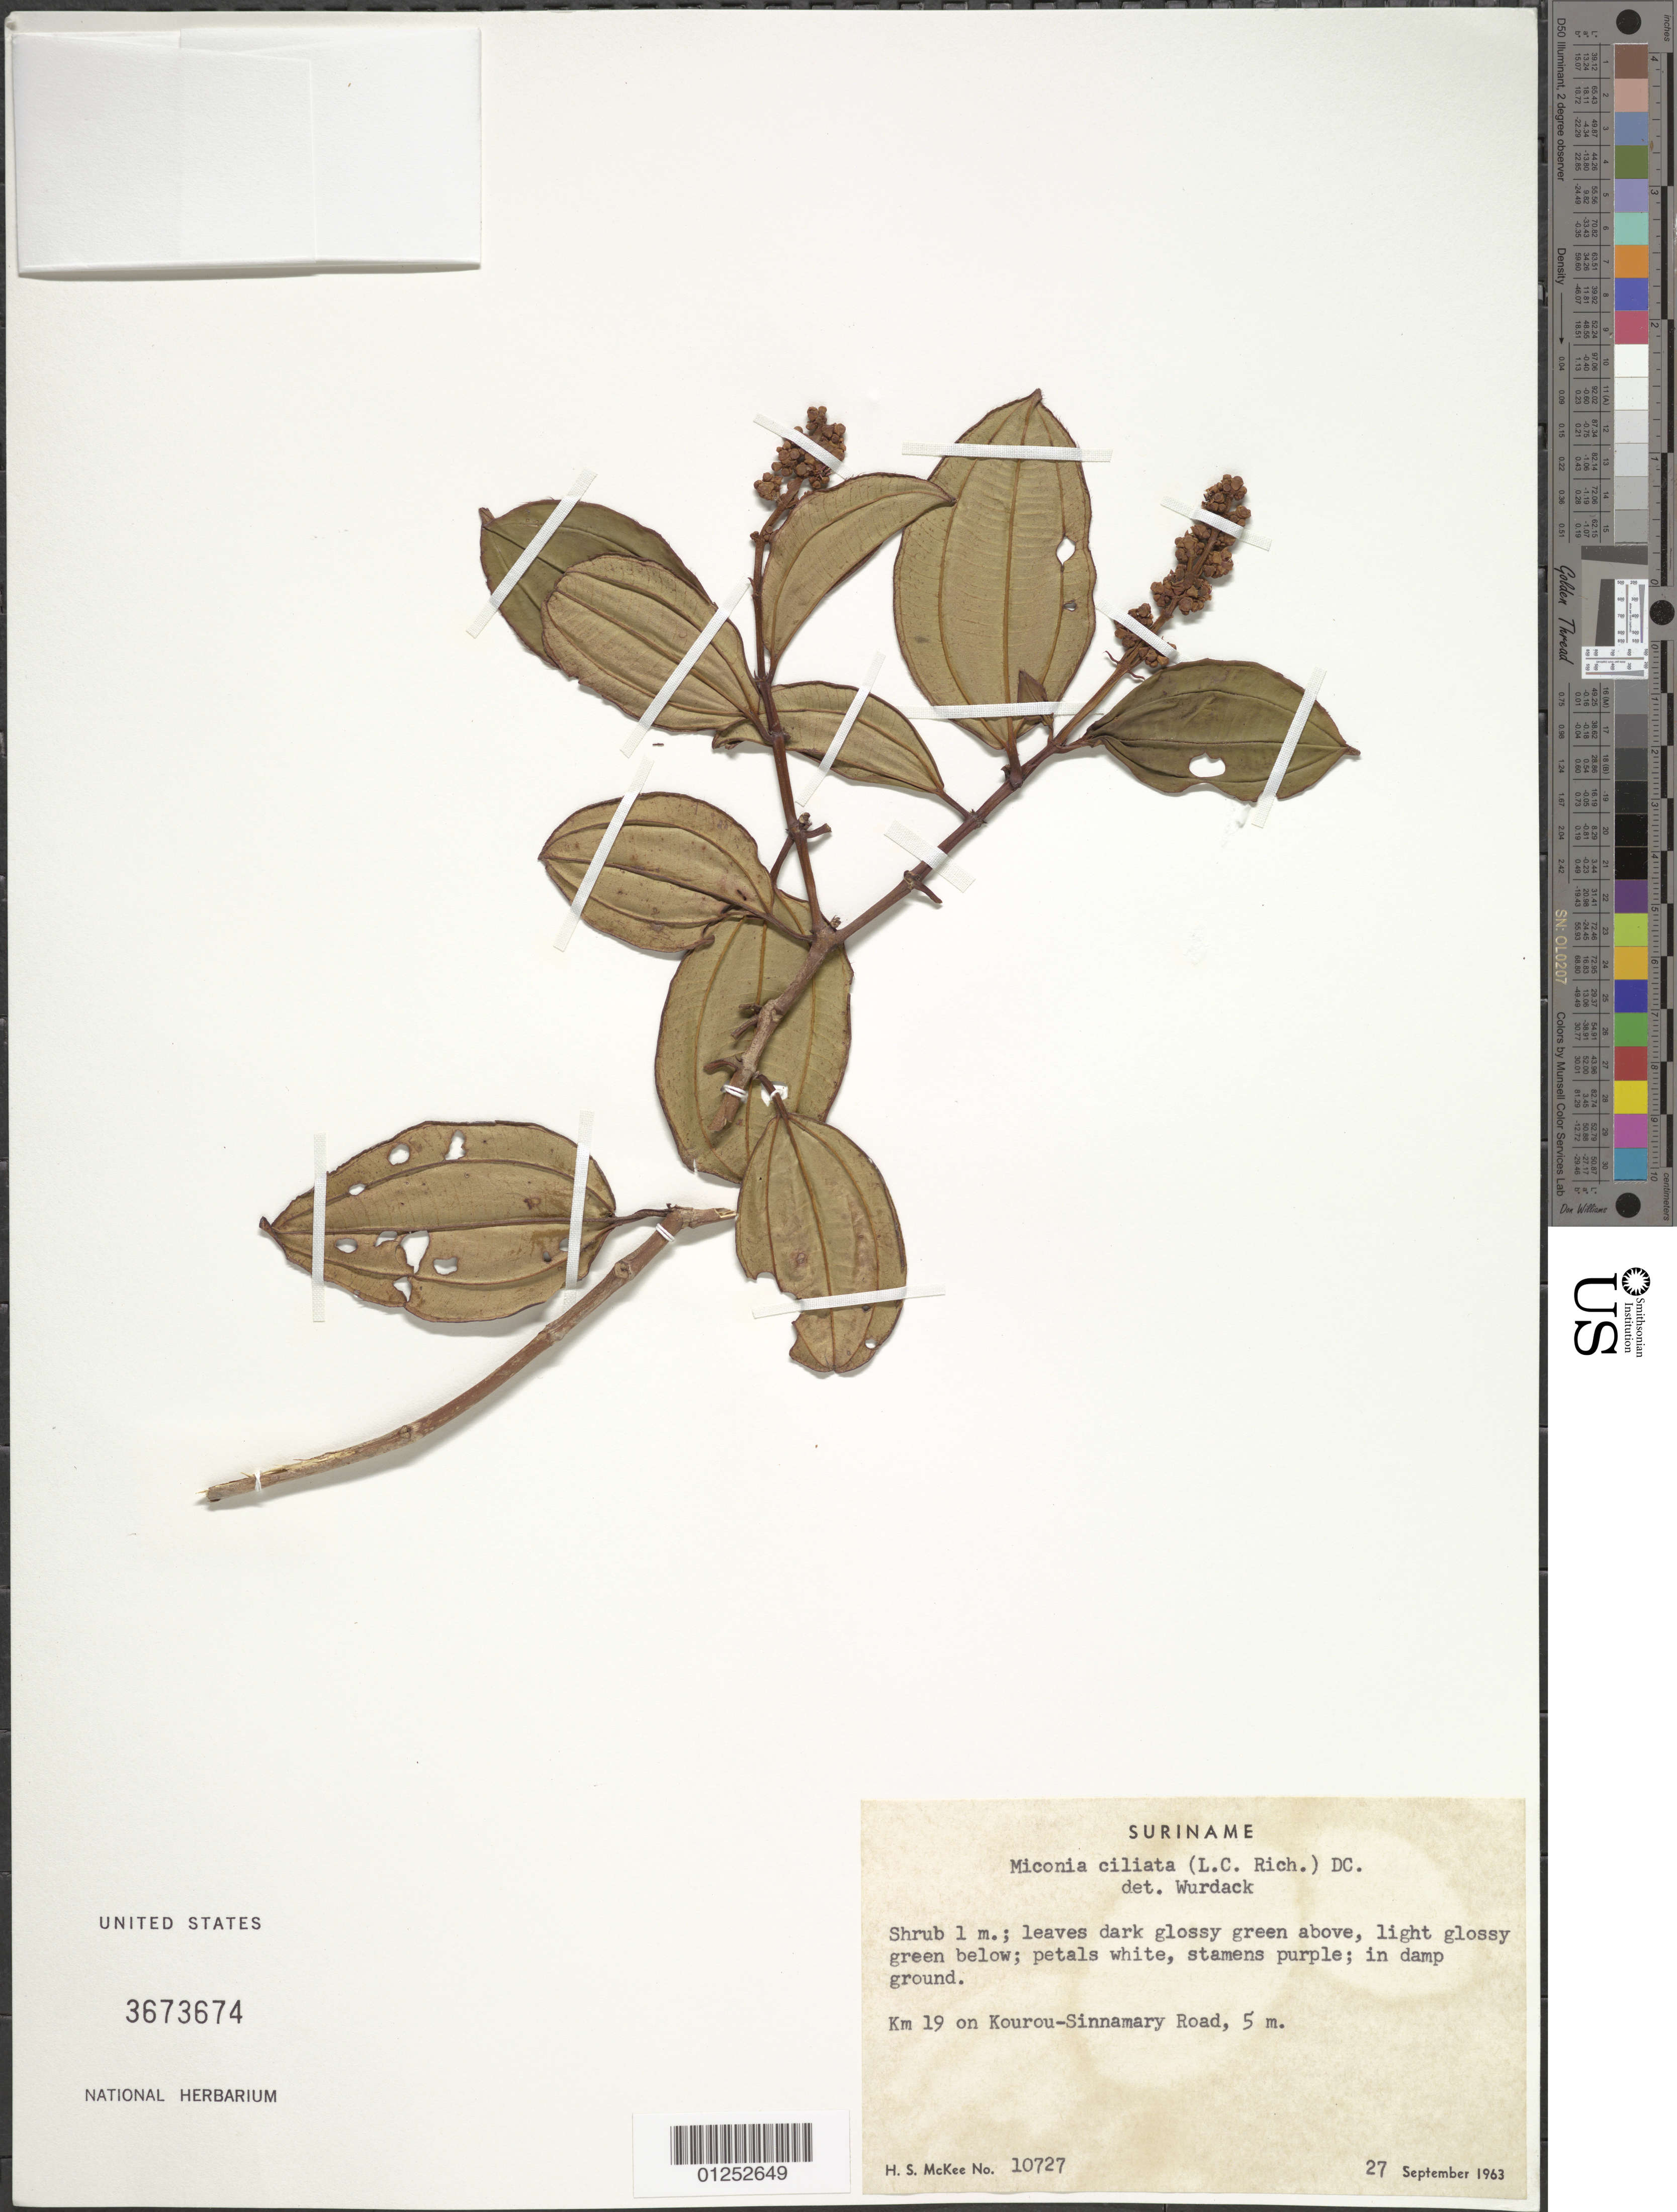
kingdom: Plantae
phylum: Tracheophyta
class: Magnoliopsida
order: Myrtales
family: Melastomataceae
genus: Miconia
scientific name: Miconia ciliata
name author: (Rich.) DC.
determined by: Wurdack, John J., (US), US (UNITED STATES)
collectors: H. S. McKee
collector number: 27 Sep 1963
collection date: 1963-09-17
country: Suriname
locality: Km 19 on Kourou-Sinnamary Road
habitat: Damp ground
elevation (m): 5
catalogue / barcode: US 3673674